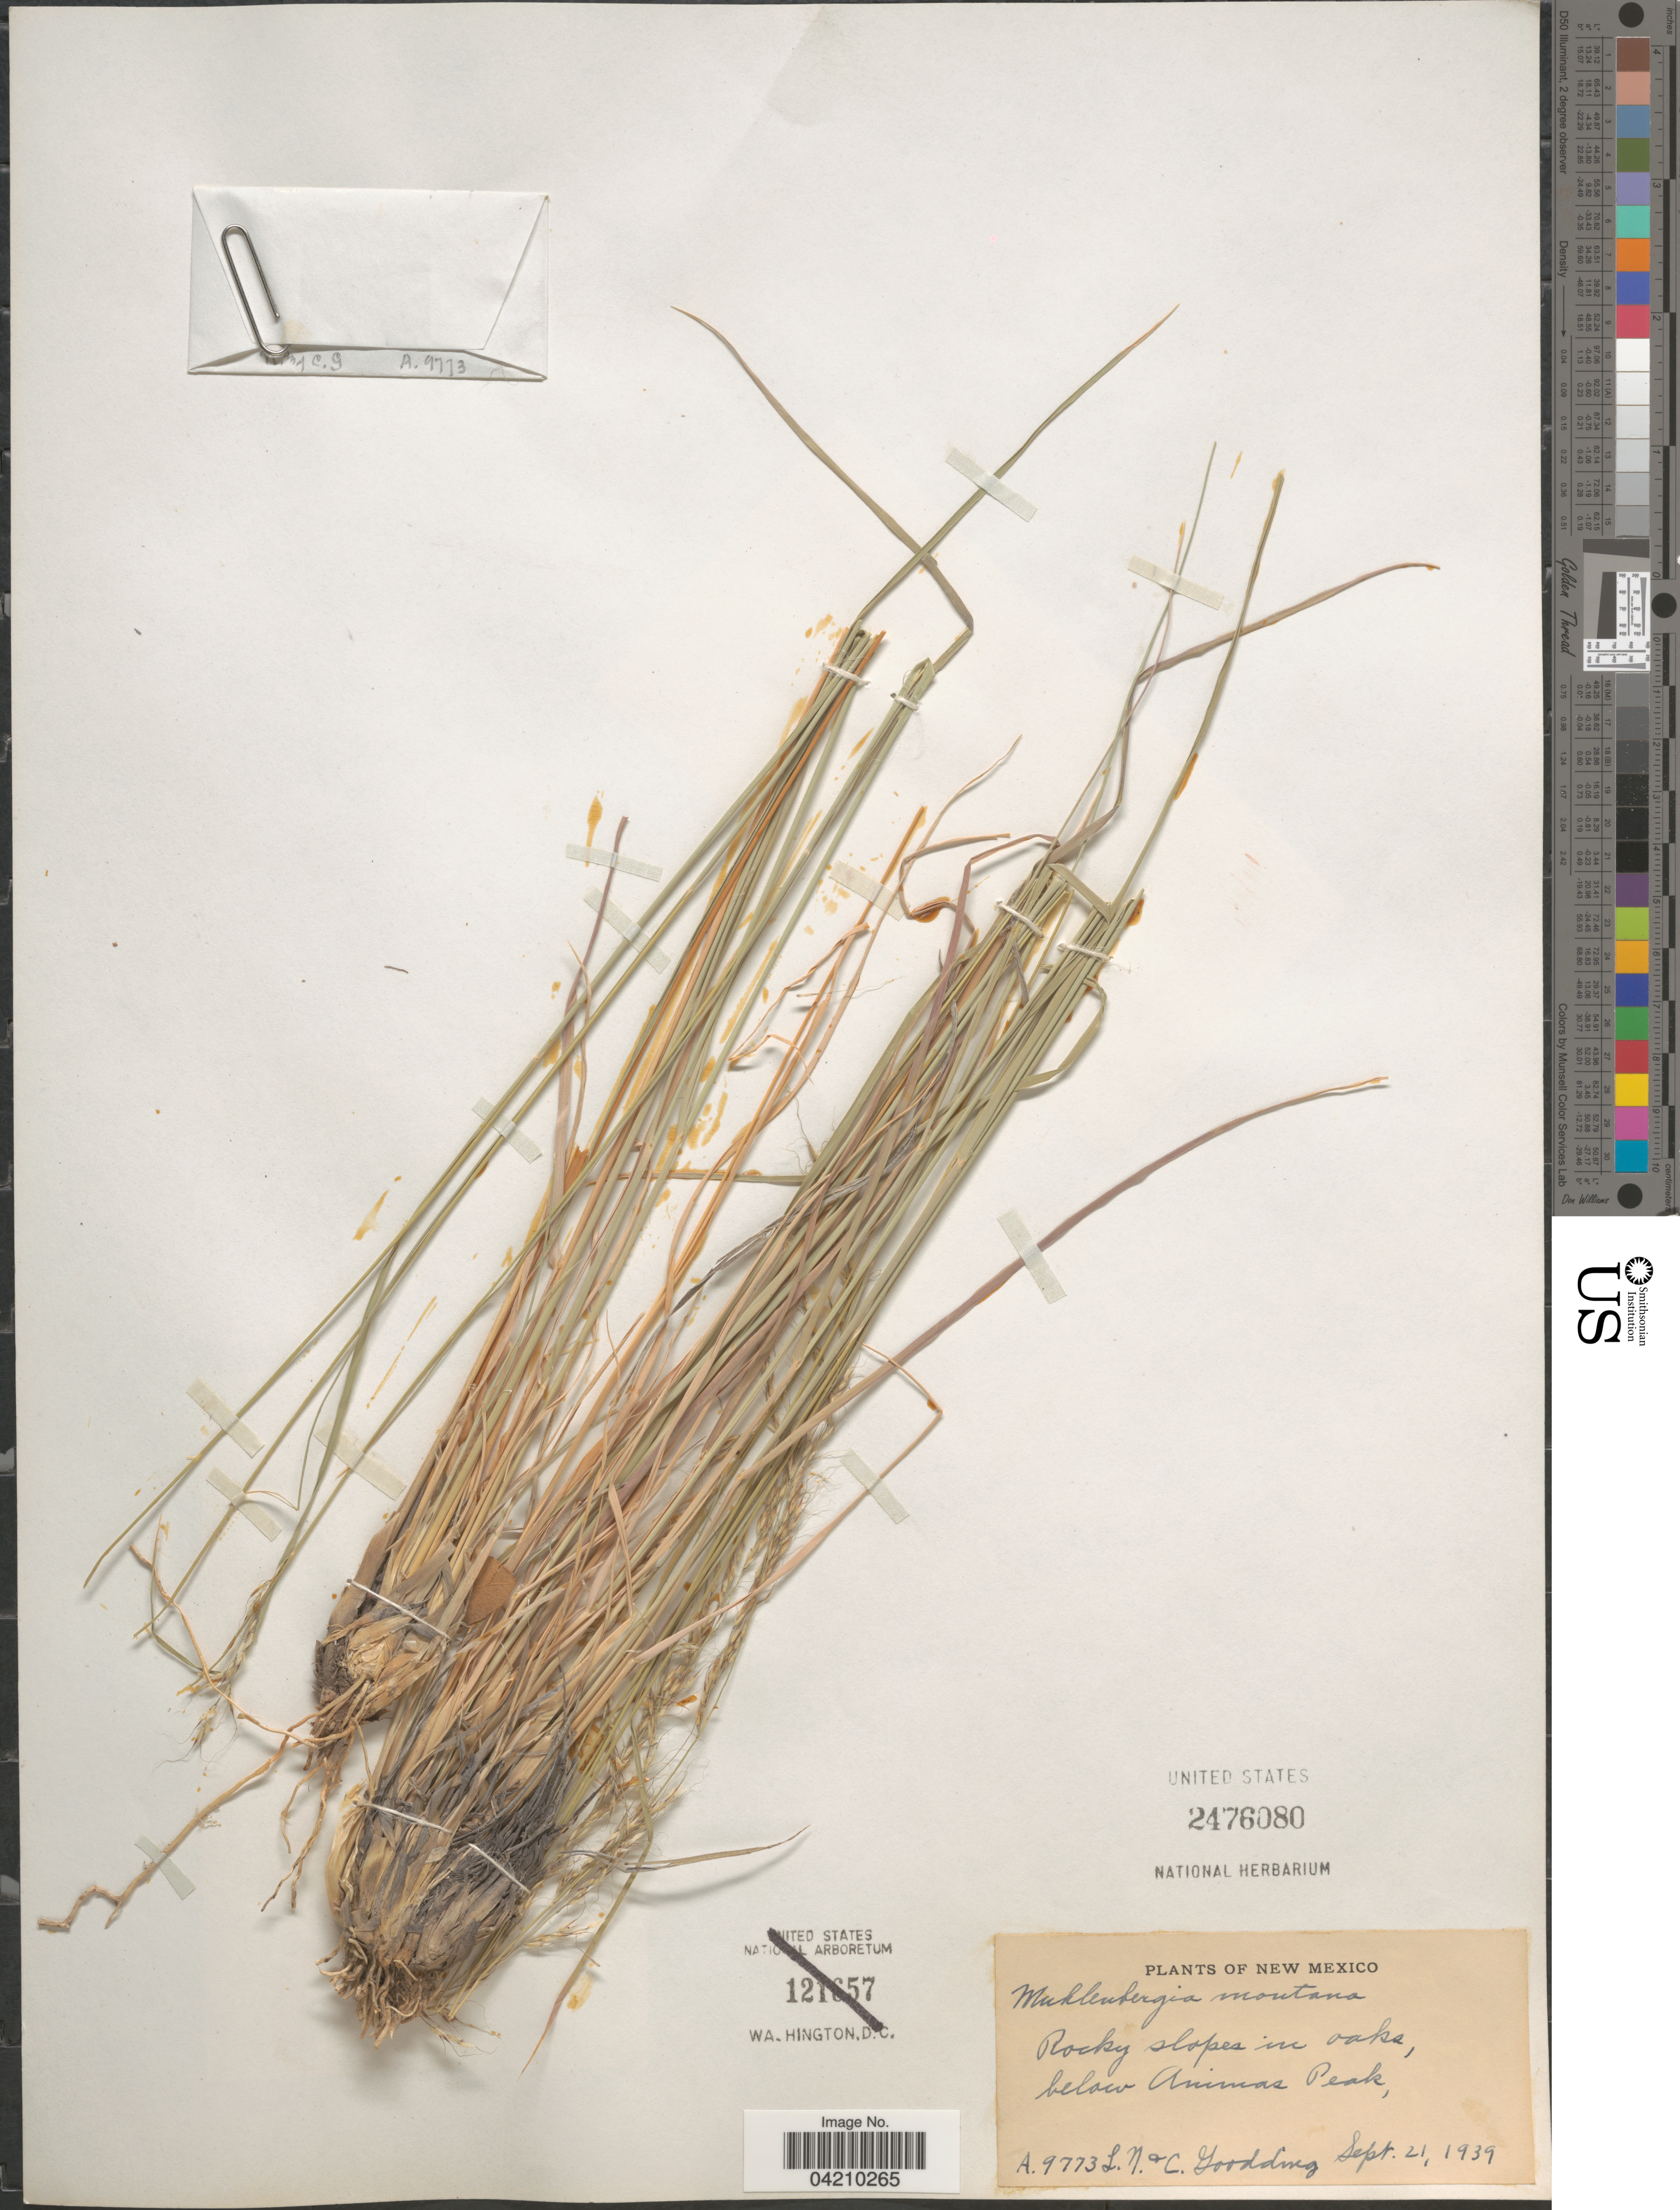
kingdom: Plantae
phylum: Tracheophyta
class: Liliopsida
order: Poales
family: Poaceae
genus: Muhlenbergia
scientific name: Muhlenbergia montana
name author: (Nutt.) Hitchc.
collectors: L. N. Goodding & C. Goodding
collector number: A.9773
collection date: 1939-09-21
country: United States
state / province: New Mexico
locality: Below Animas Peak.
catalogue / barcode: US 2476080